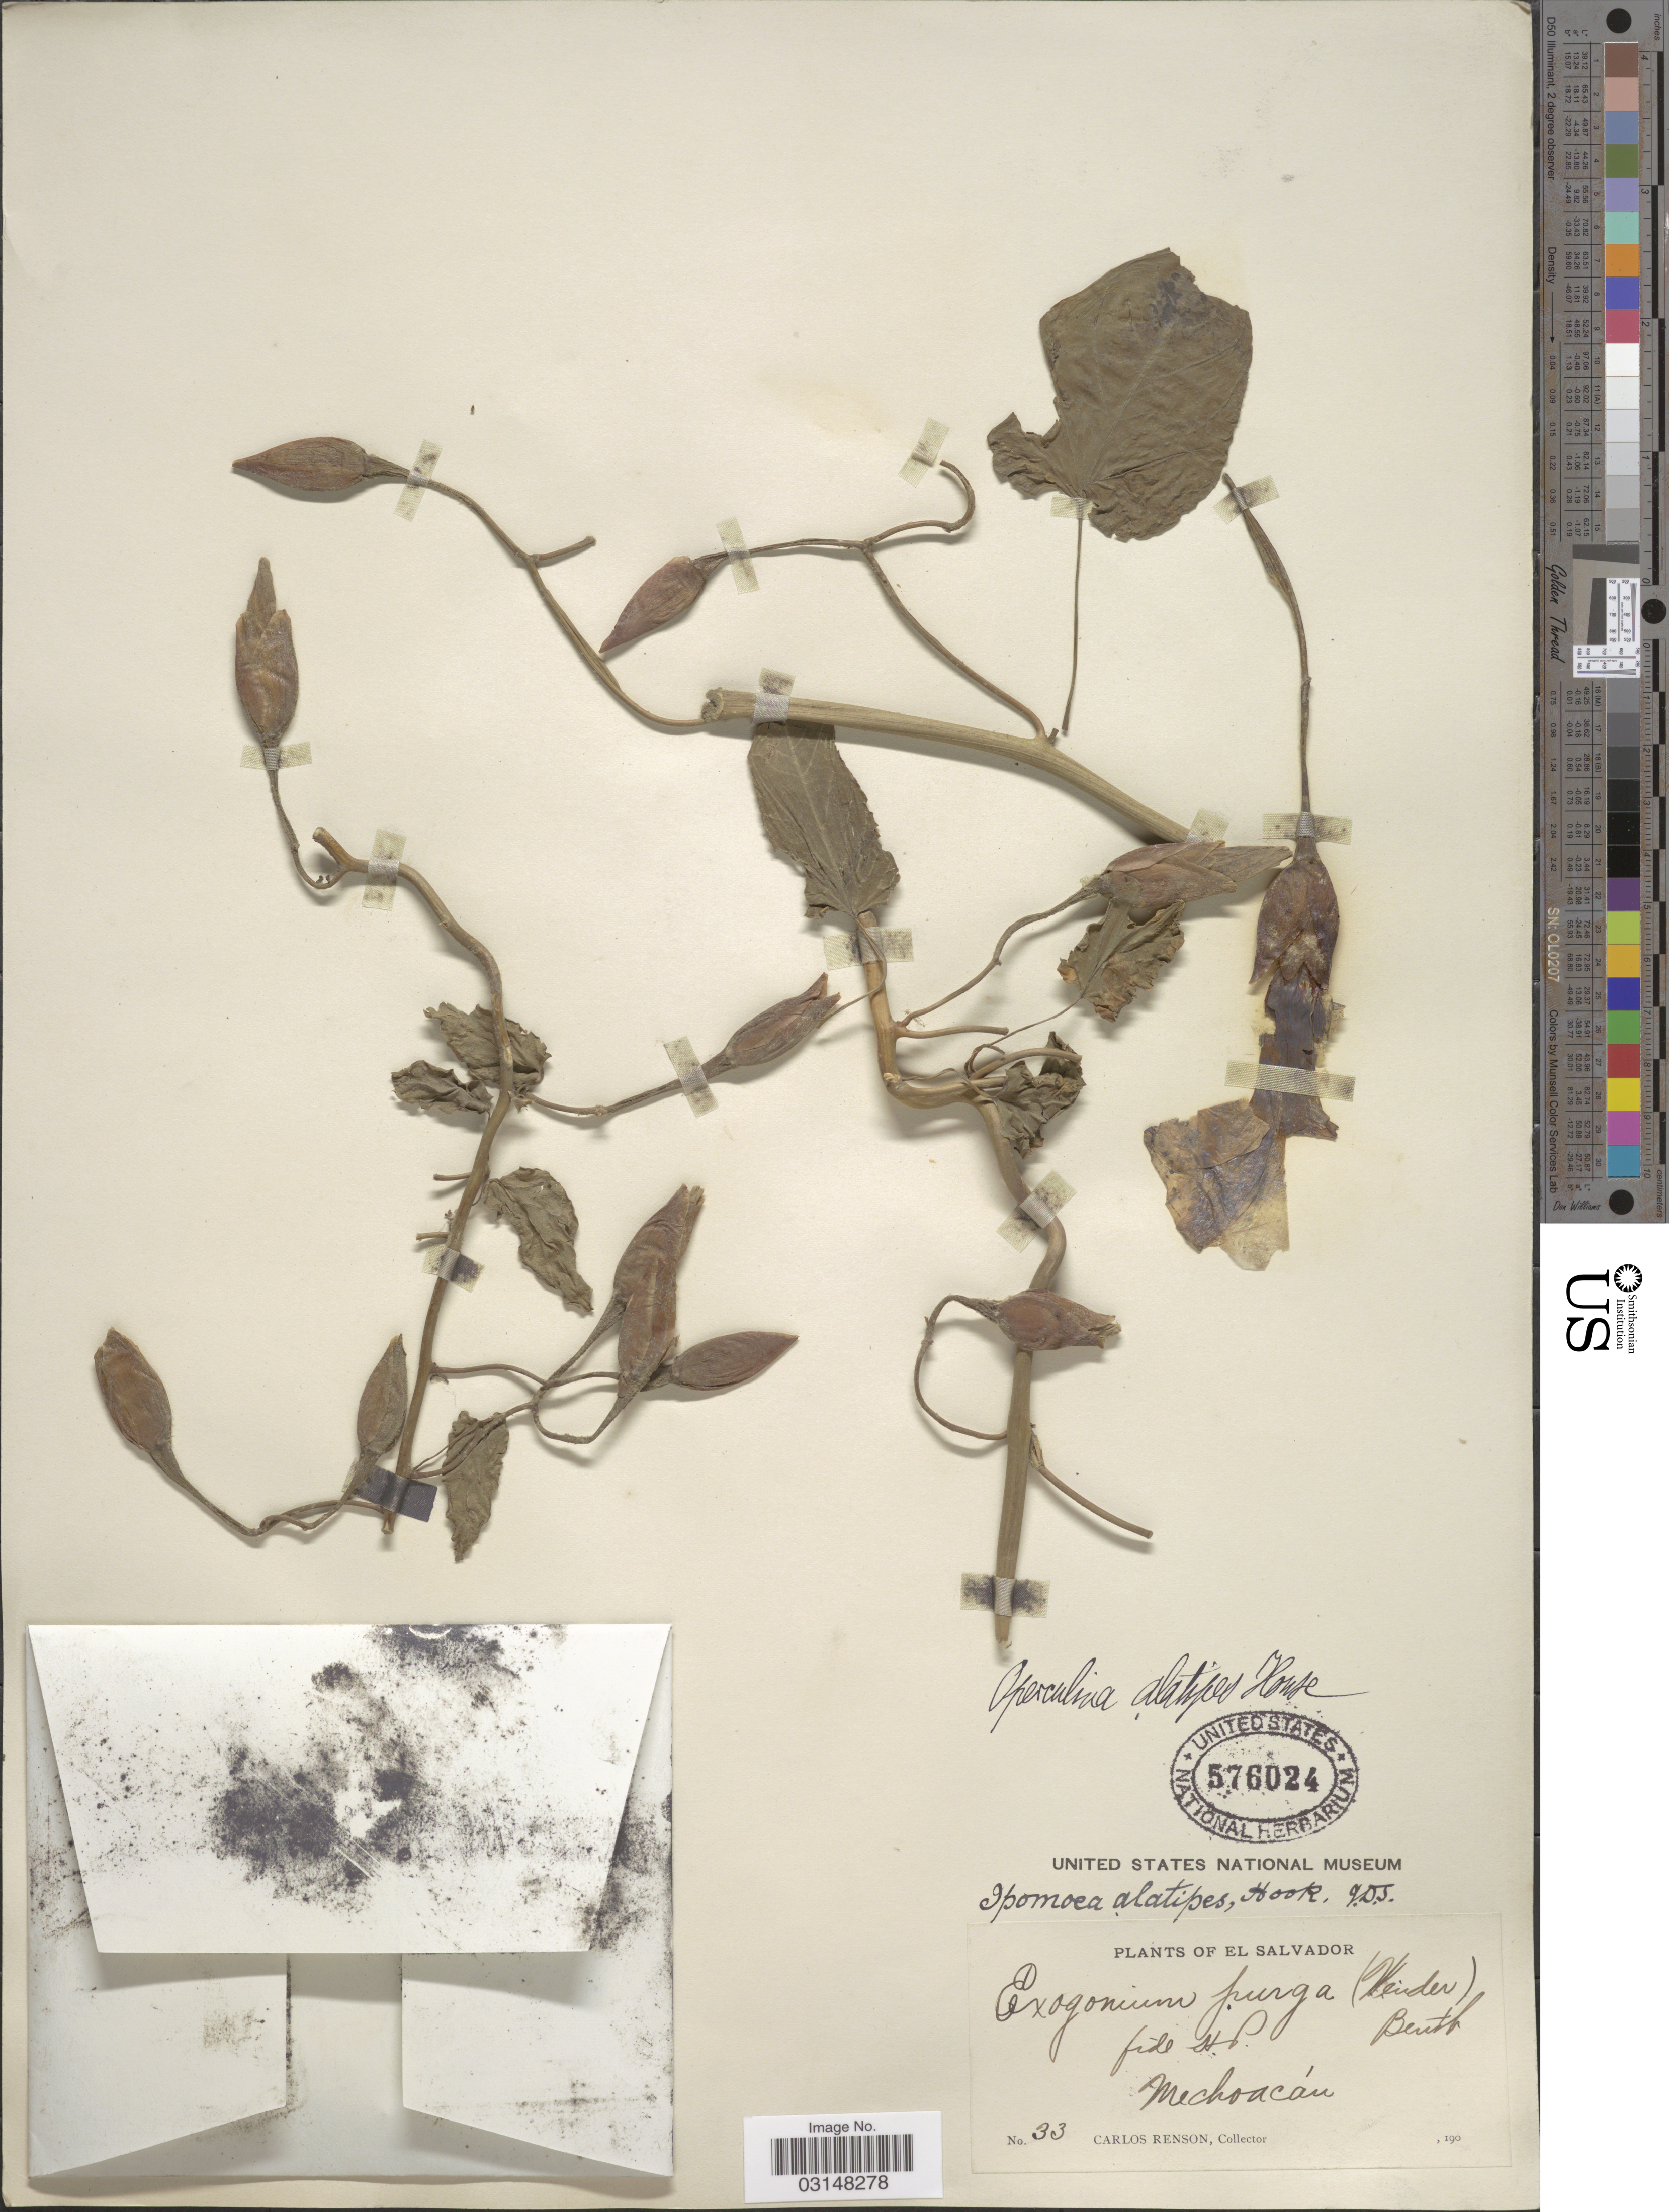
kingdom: Plantae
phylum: Tracheophyta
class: Magnoliopsida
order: Solanales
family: Convolvulaceae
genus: Operculina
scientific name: Operculina pteripes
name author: (G. Don) O'Donell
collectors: C. Renson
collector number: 33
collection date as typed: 190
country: El Salvador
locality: Mechoacán [unsure placement]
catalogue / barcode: US 576024